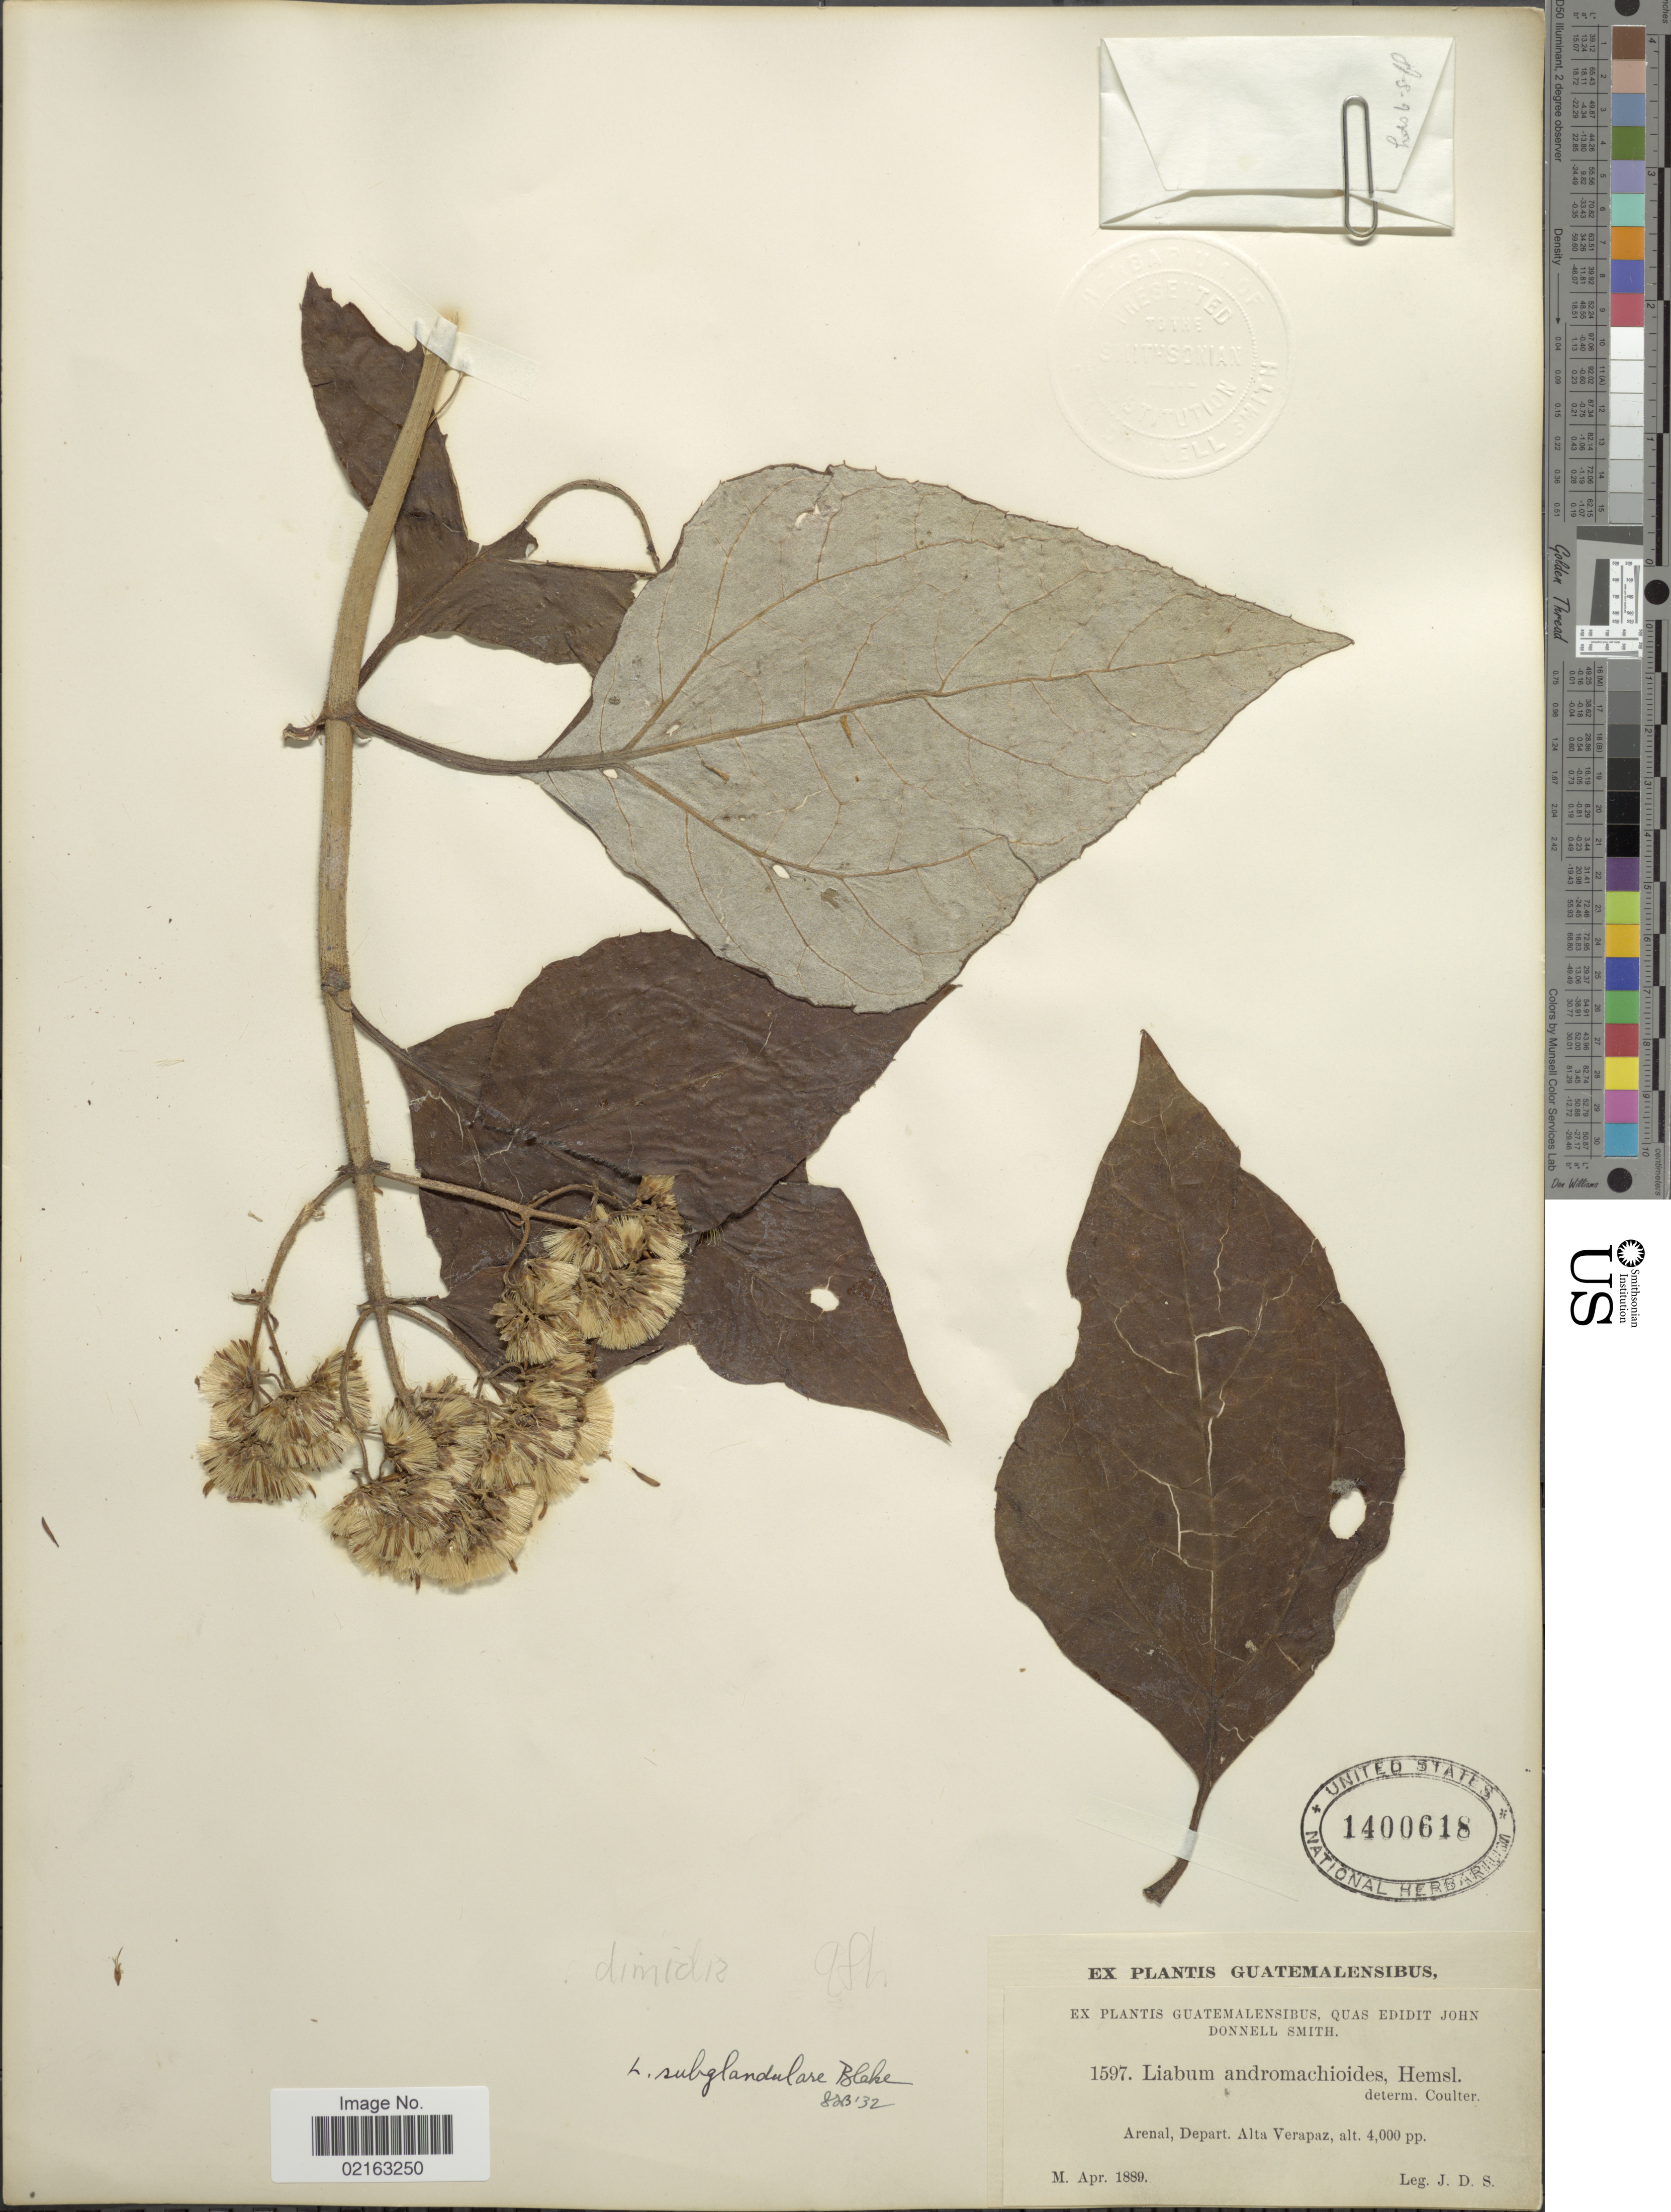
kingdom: Plantae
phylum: Tracheophyta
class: Magnoliopsida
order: Asterales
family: Asteraceae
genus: Sinclairia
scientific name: Sinclairia dimidium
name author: (S.F. Blake) H. Rob. & Brettell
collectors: J. Donnell Smith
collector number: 1597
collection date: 1889-04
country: Guatemala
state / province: Alta Verapaz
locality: Arenal, Depart. Alta Verapaz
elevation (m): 1219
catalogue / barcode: US 1400618